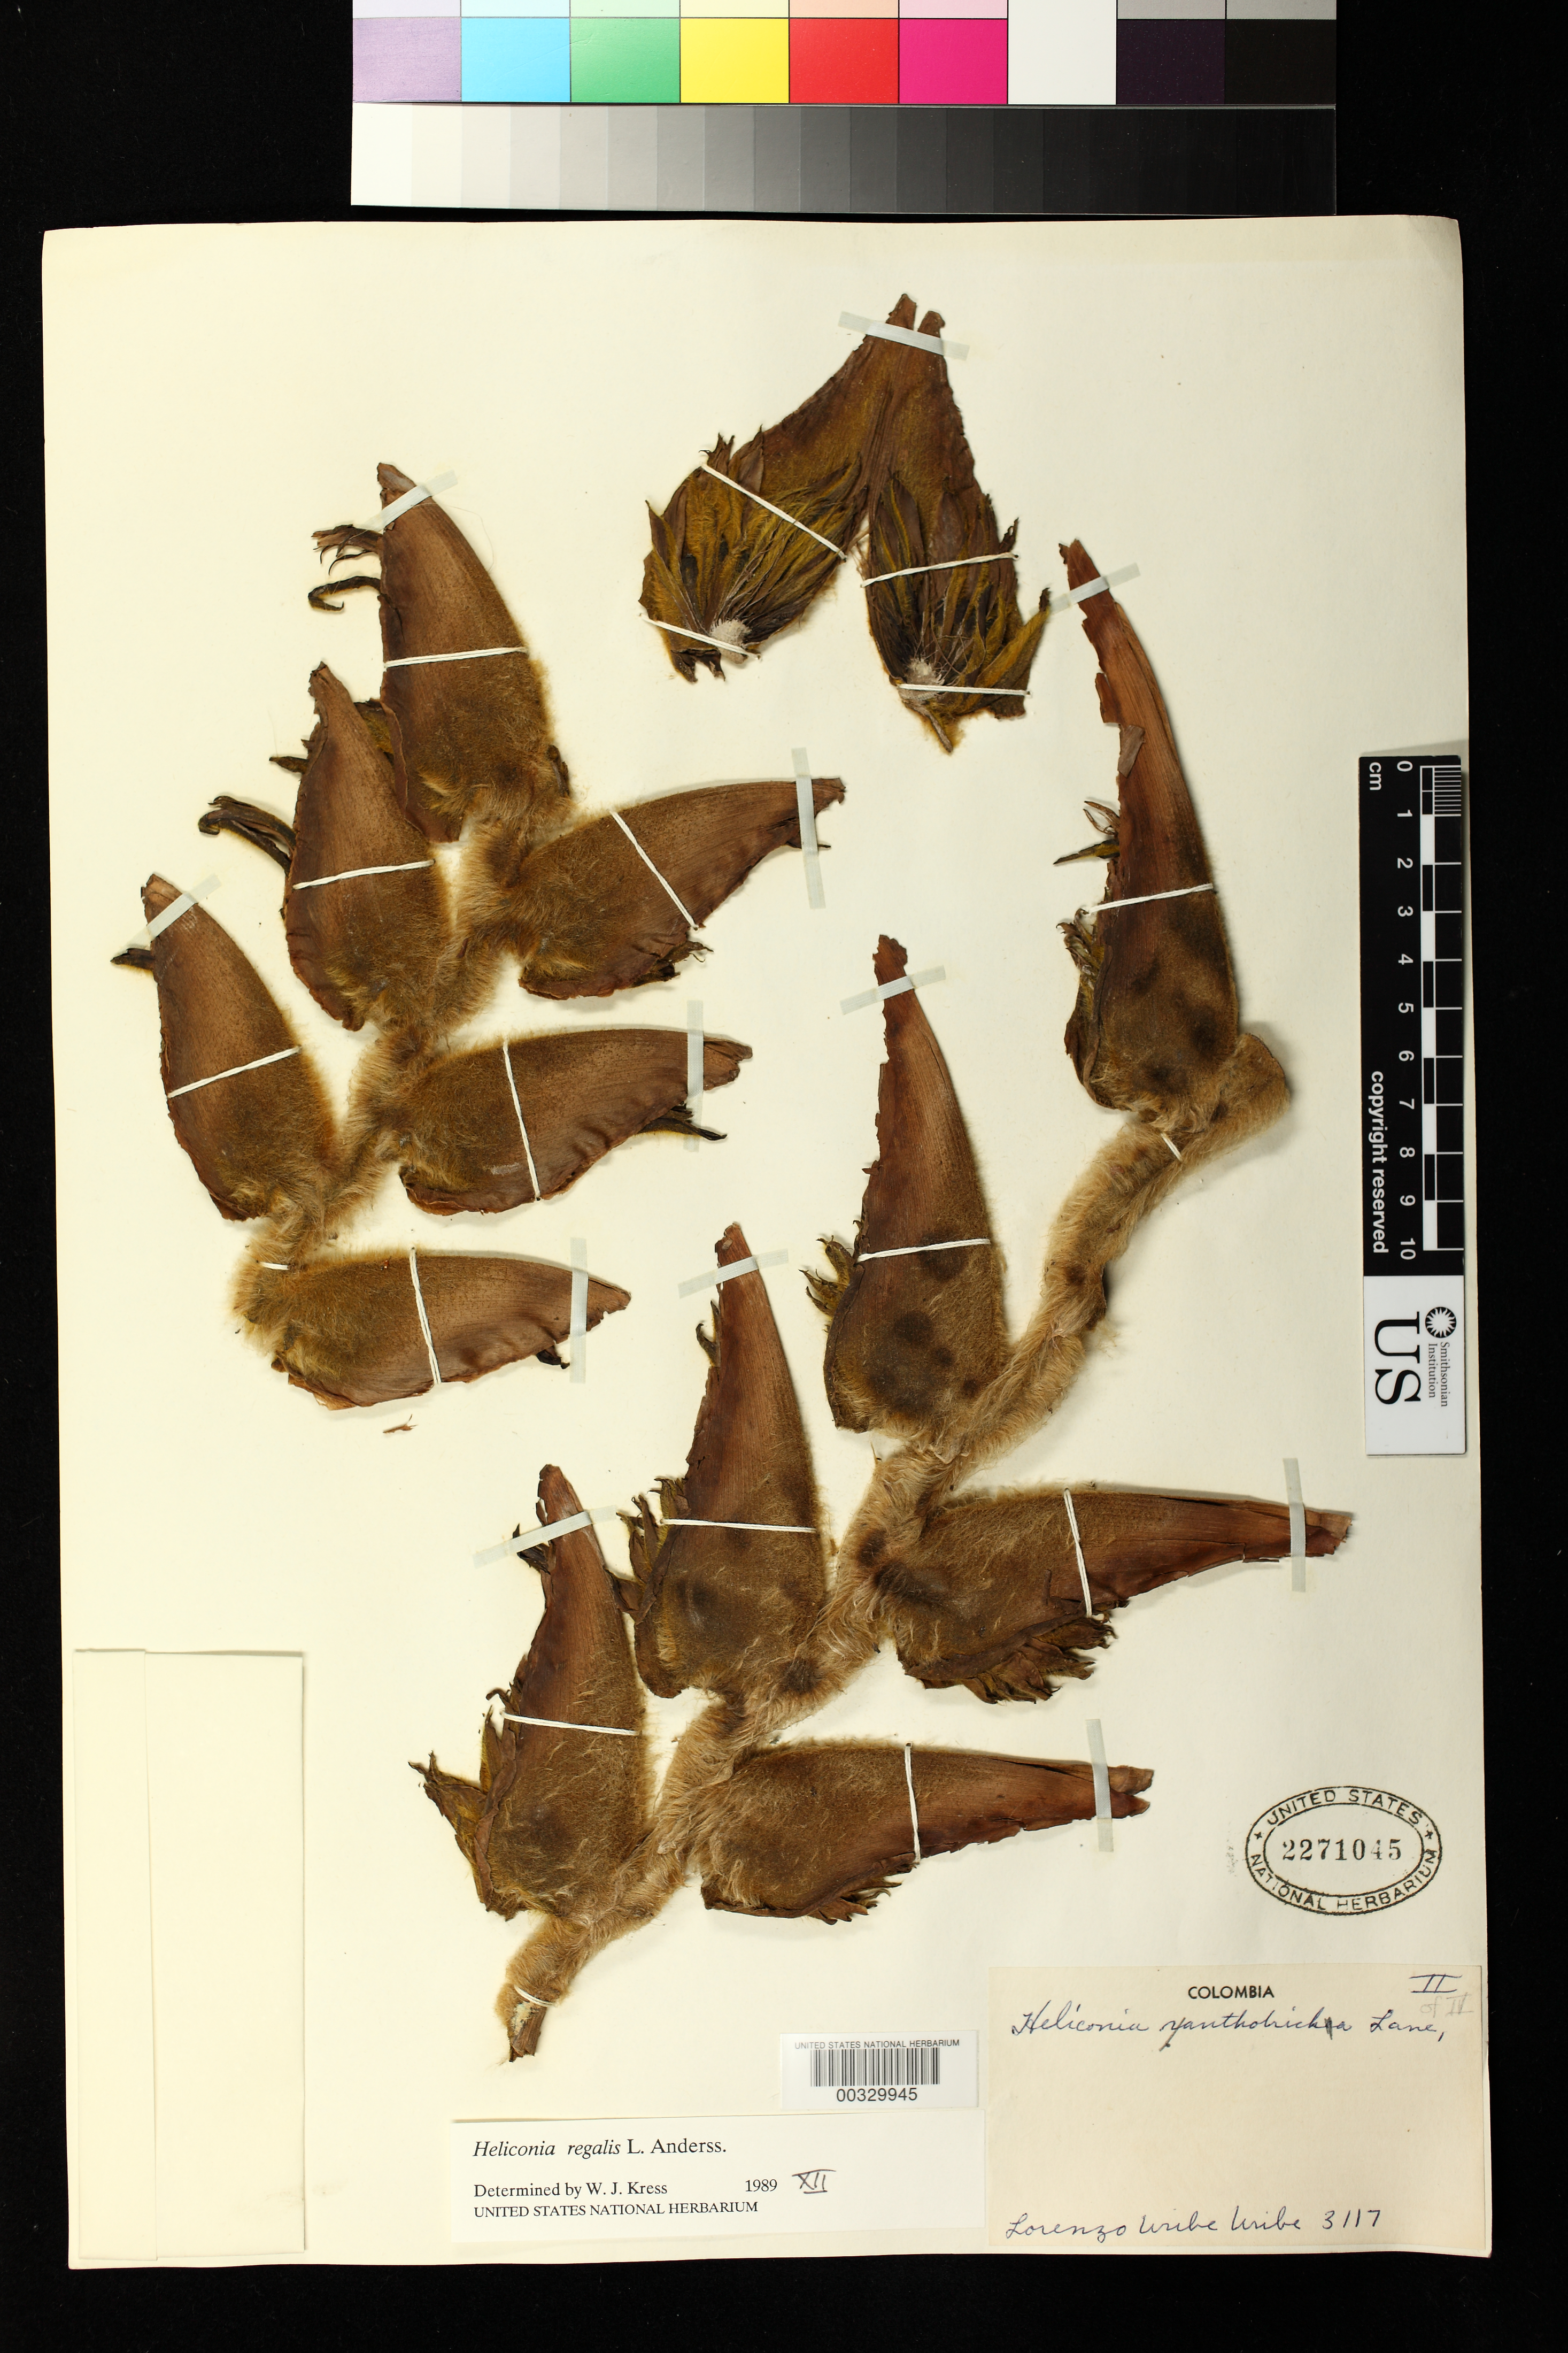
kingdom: Plantae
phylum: Tracheophyta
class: Liliopsida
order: Zingiberales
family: Heliconiaceae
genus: Heliconia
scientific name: Heliconia regalis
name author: L. Andersson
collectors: L. Uribe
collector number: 3117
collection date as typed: Mar 1958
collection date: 1958-03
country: Colombia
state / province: Chocó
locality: Near TutUnendo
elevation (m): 100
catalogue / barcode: US 2271045